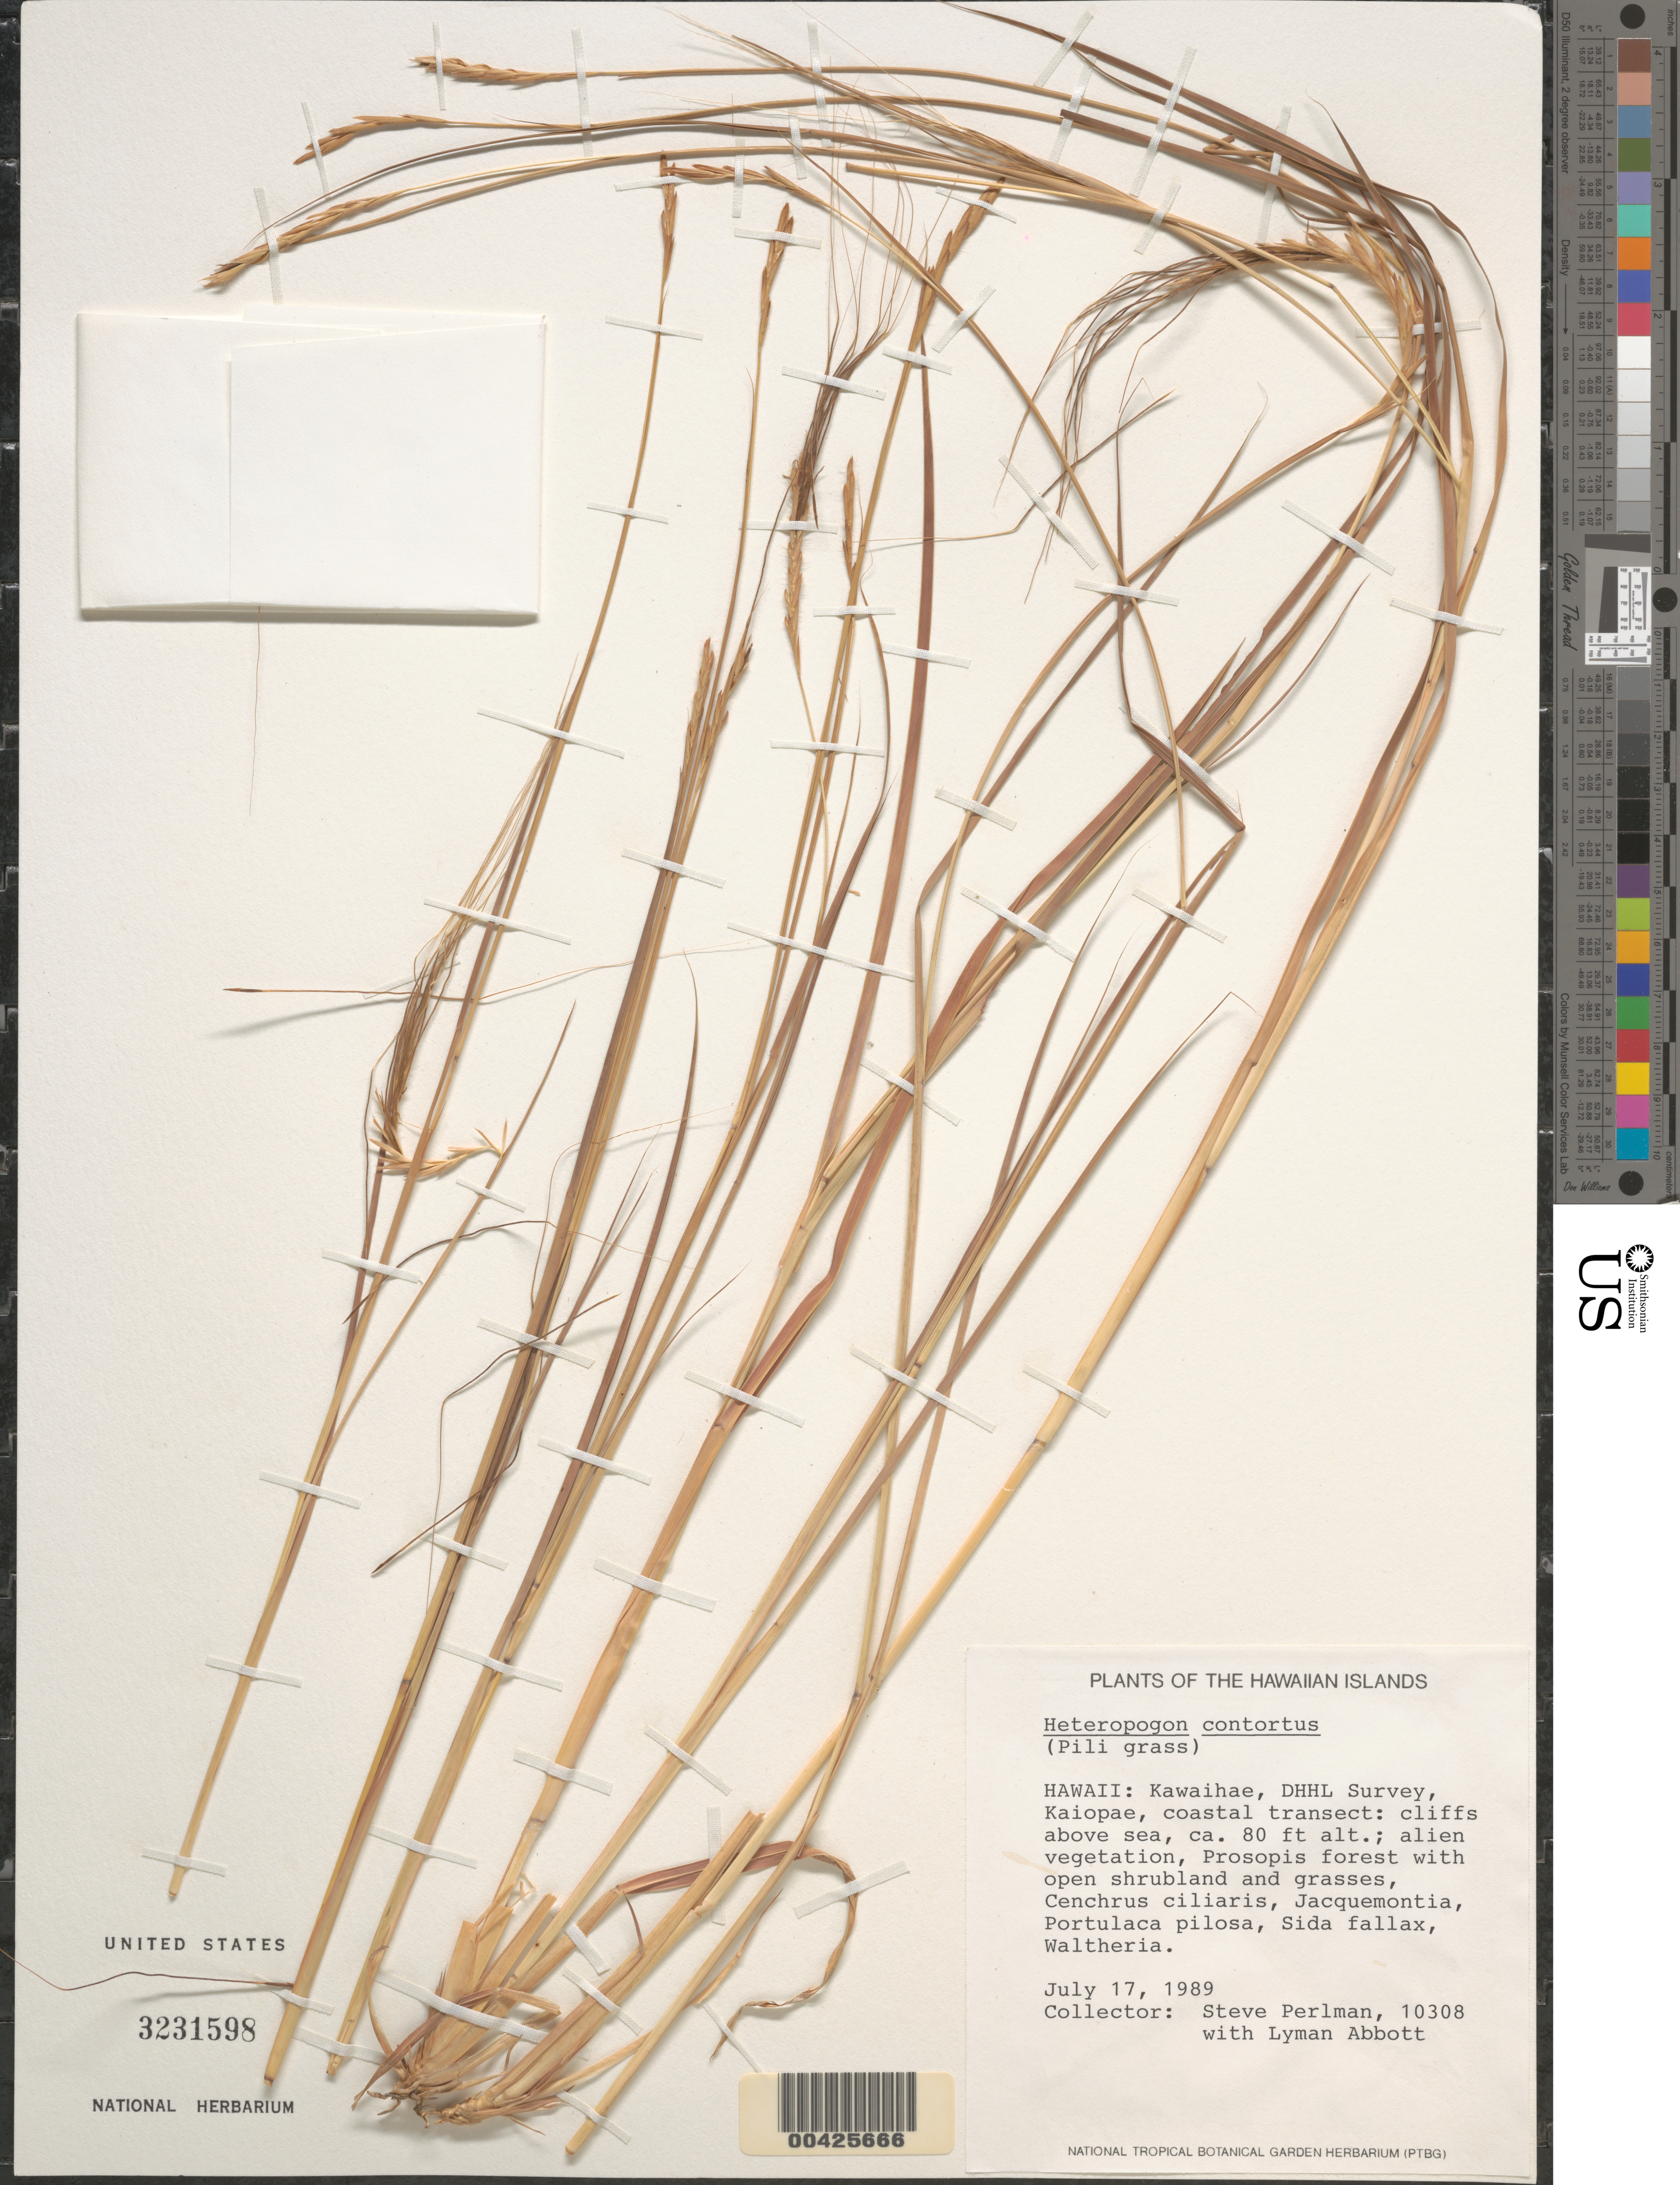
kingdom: Plantae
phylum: Tracheophyta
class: Liliopsida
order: Poales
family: Poaceae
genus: Heteropogon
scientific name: Heteropogon contortus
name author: (L.) P. Beauv. ex Roem. & Schult.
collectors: S. P. Perlman & L. Abbott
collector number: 10308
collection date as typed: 17 Jul 1989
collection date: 1989-07-17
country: United States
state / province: Hawaii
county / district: Hawaii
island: Hawaii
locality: Kawaihae, DHHL Survey, Kaiopae, coastal transect, cliffs above sea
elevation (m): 24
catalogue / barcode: US 3231598